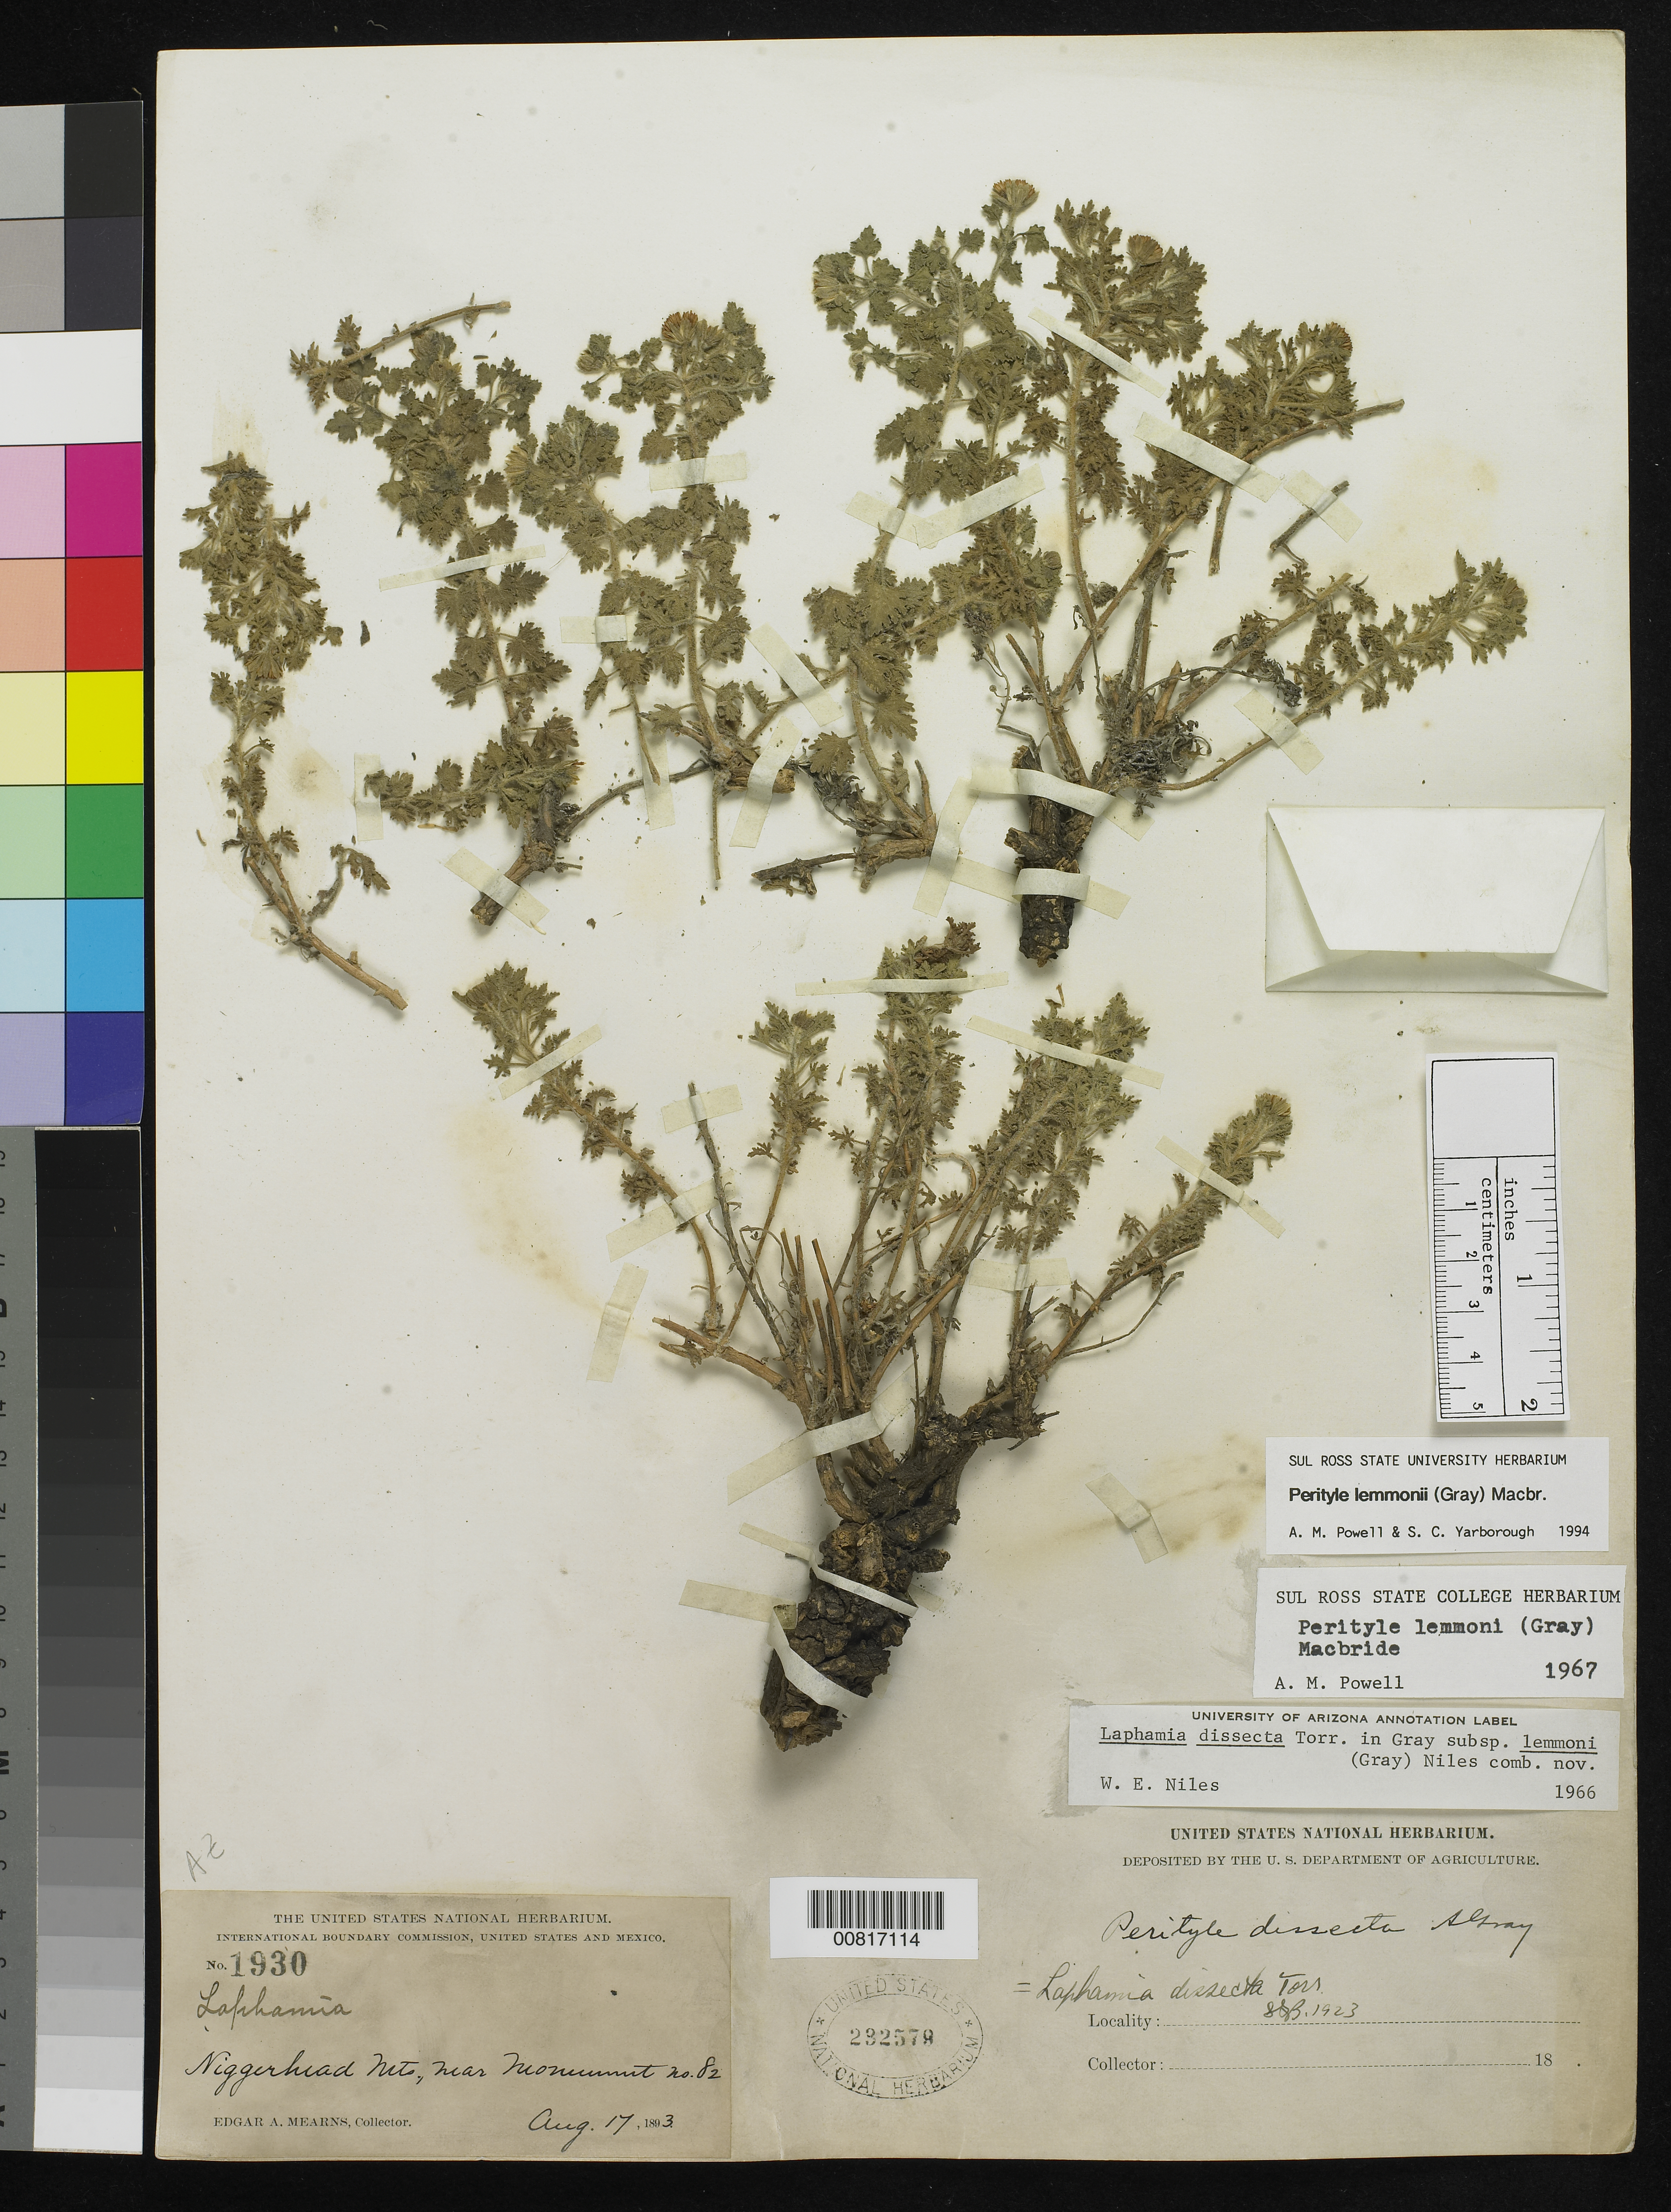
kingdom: Plantae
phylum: Tracheophyta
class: Magnoliopsida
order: Asterales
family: Asteraceae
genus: Perityle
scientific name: Perityle lemmonii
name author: (A. Gray) J.F. Macbr.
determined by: Powell, A. M.; Yarborough, S. C.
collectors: E. A. Mearns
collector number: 1930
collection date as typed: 17 Aug 1893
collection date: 1893-08-17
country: United States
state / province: Arizona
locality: Niggerhead Mts., near monument no. 82.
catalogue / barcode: US 232579